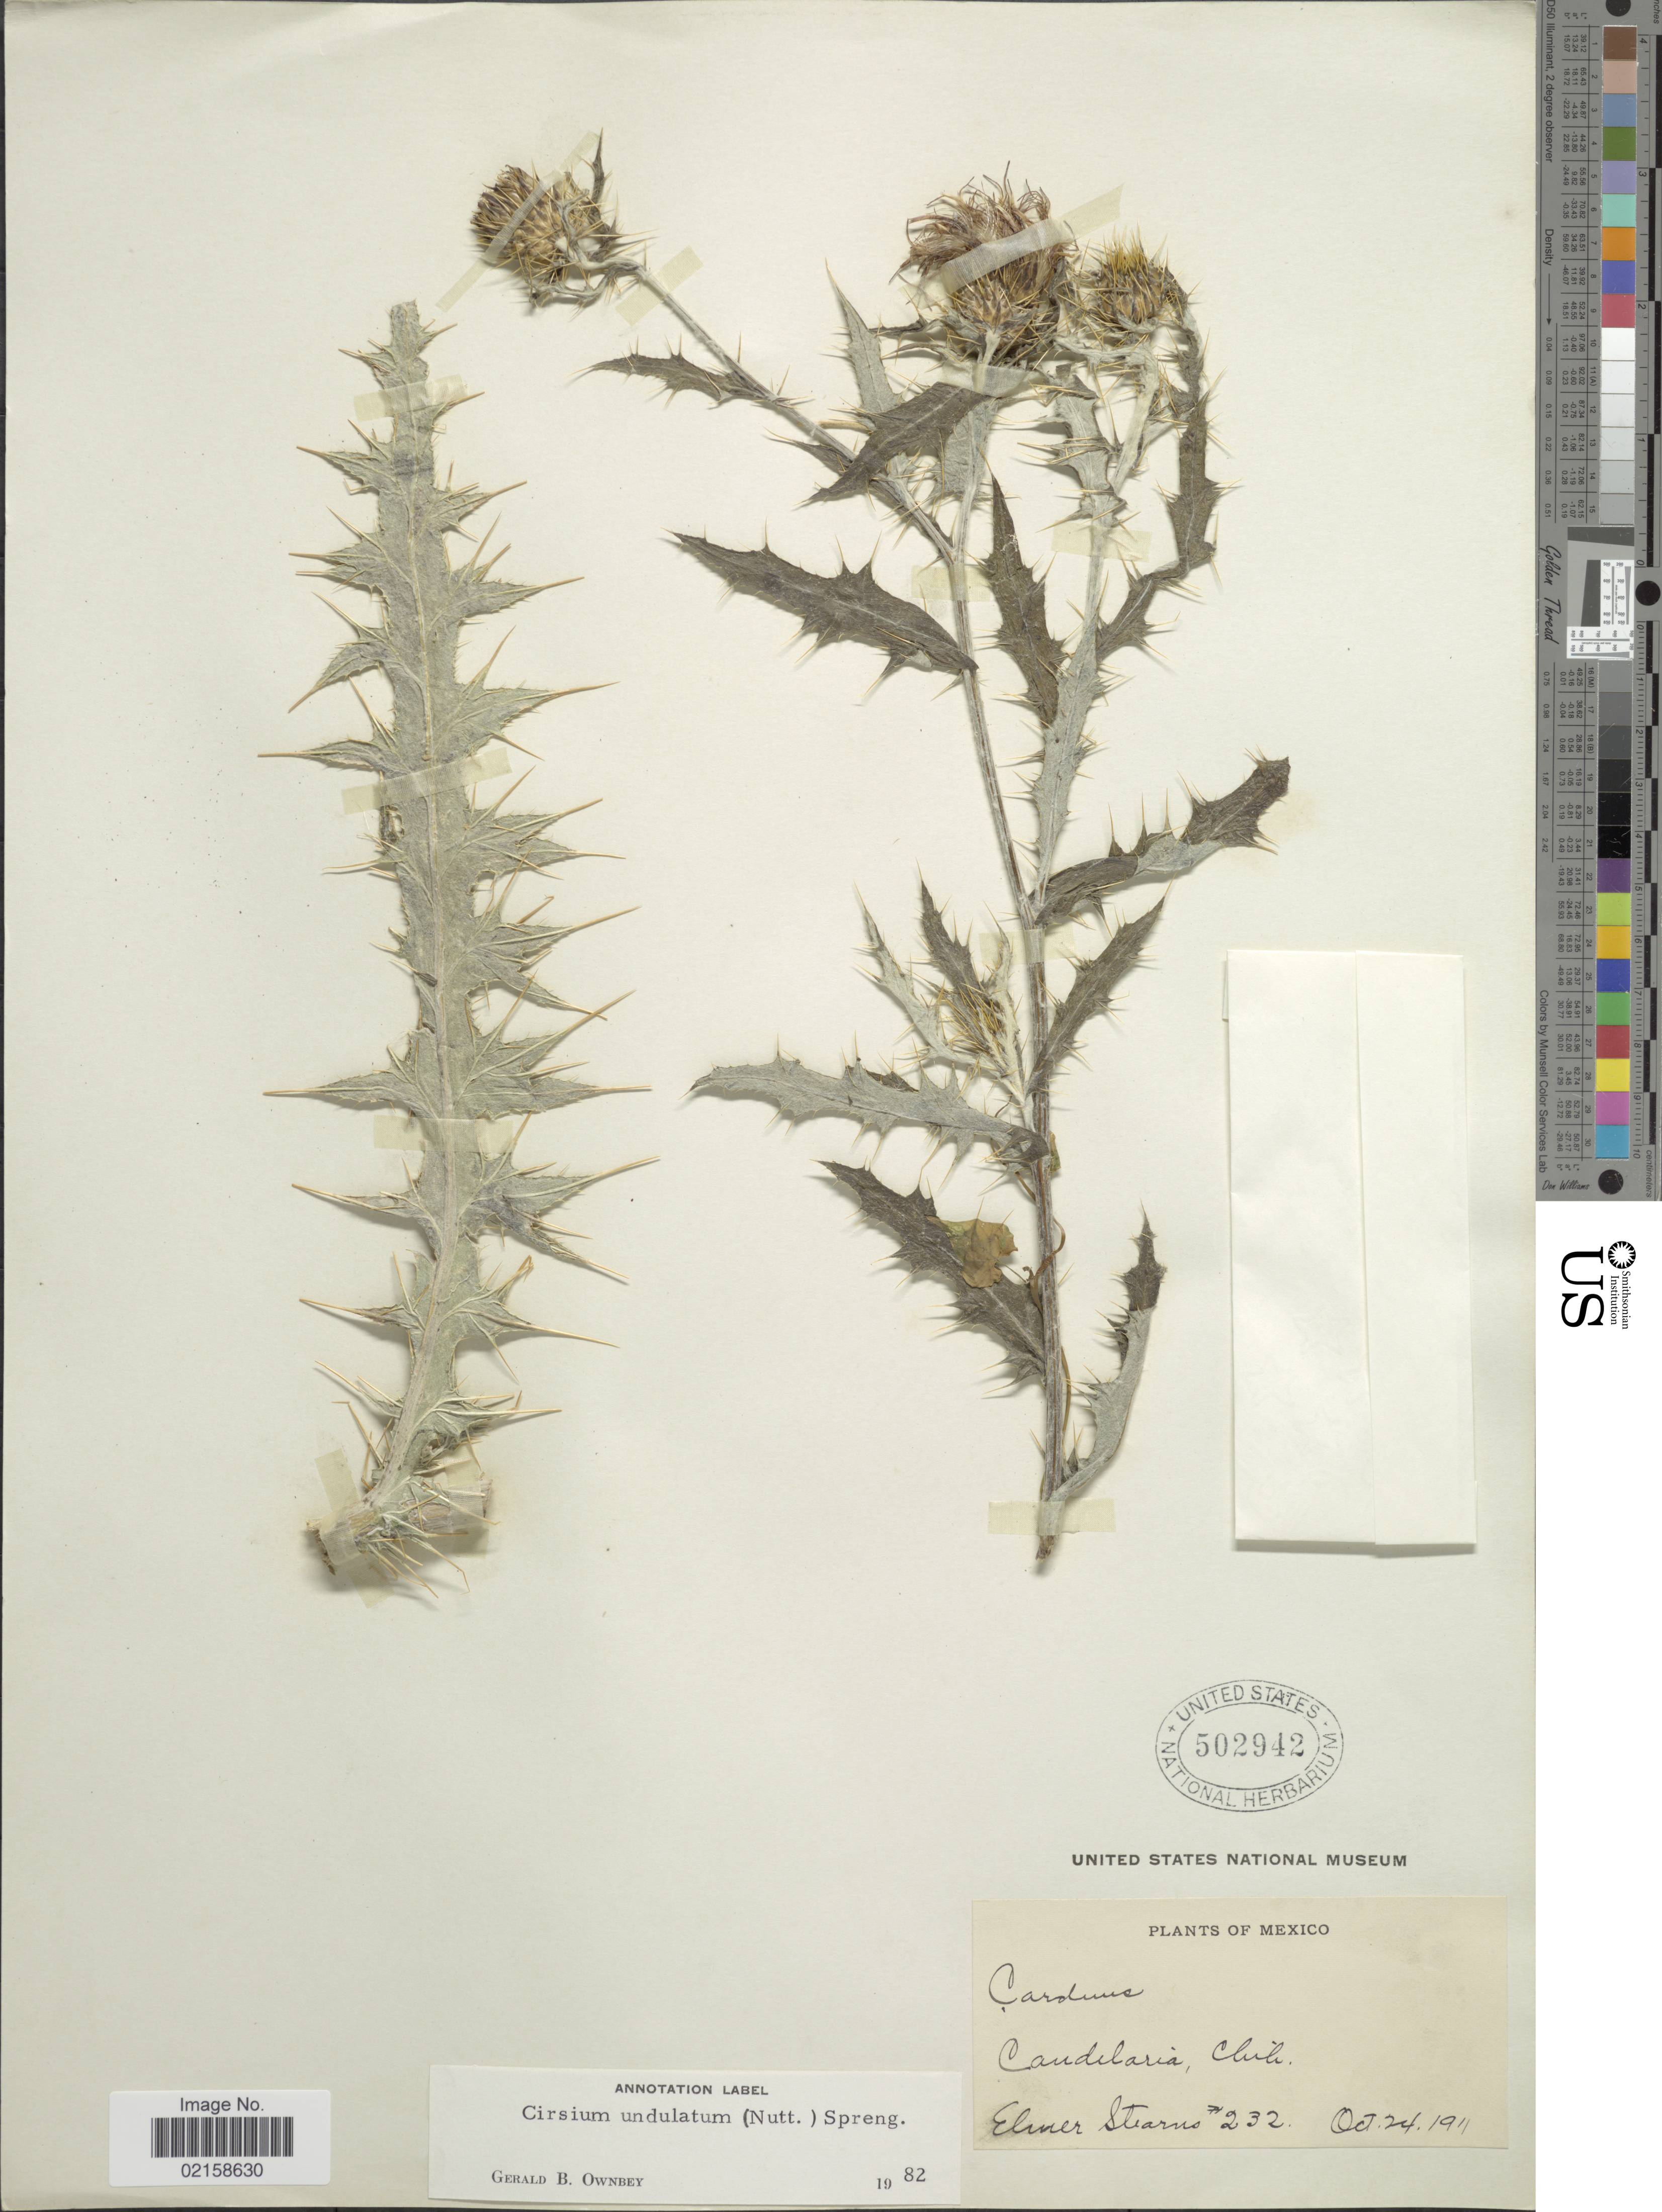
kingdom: Plantae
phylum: Tracheophyta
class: Magnoliopsida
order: Asterales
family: Asteraceae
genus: Cirsium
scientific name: Cirsium undulatum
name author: (Nutt.) Spreng.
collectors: E. Stearns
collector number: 232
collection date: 1911-10-24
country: Mexico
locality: Candelaria, Chih.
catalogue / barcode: US 502942